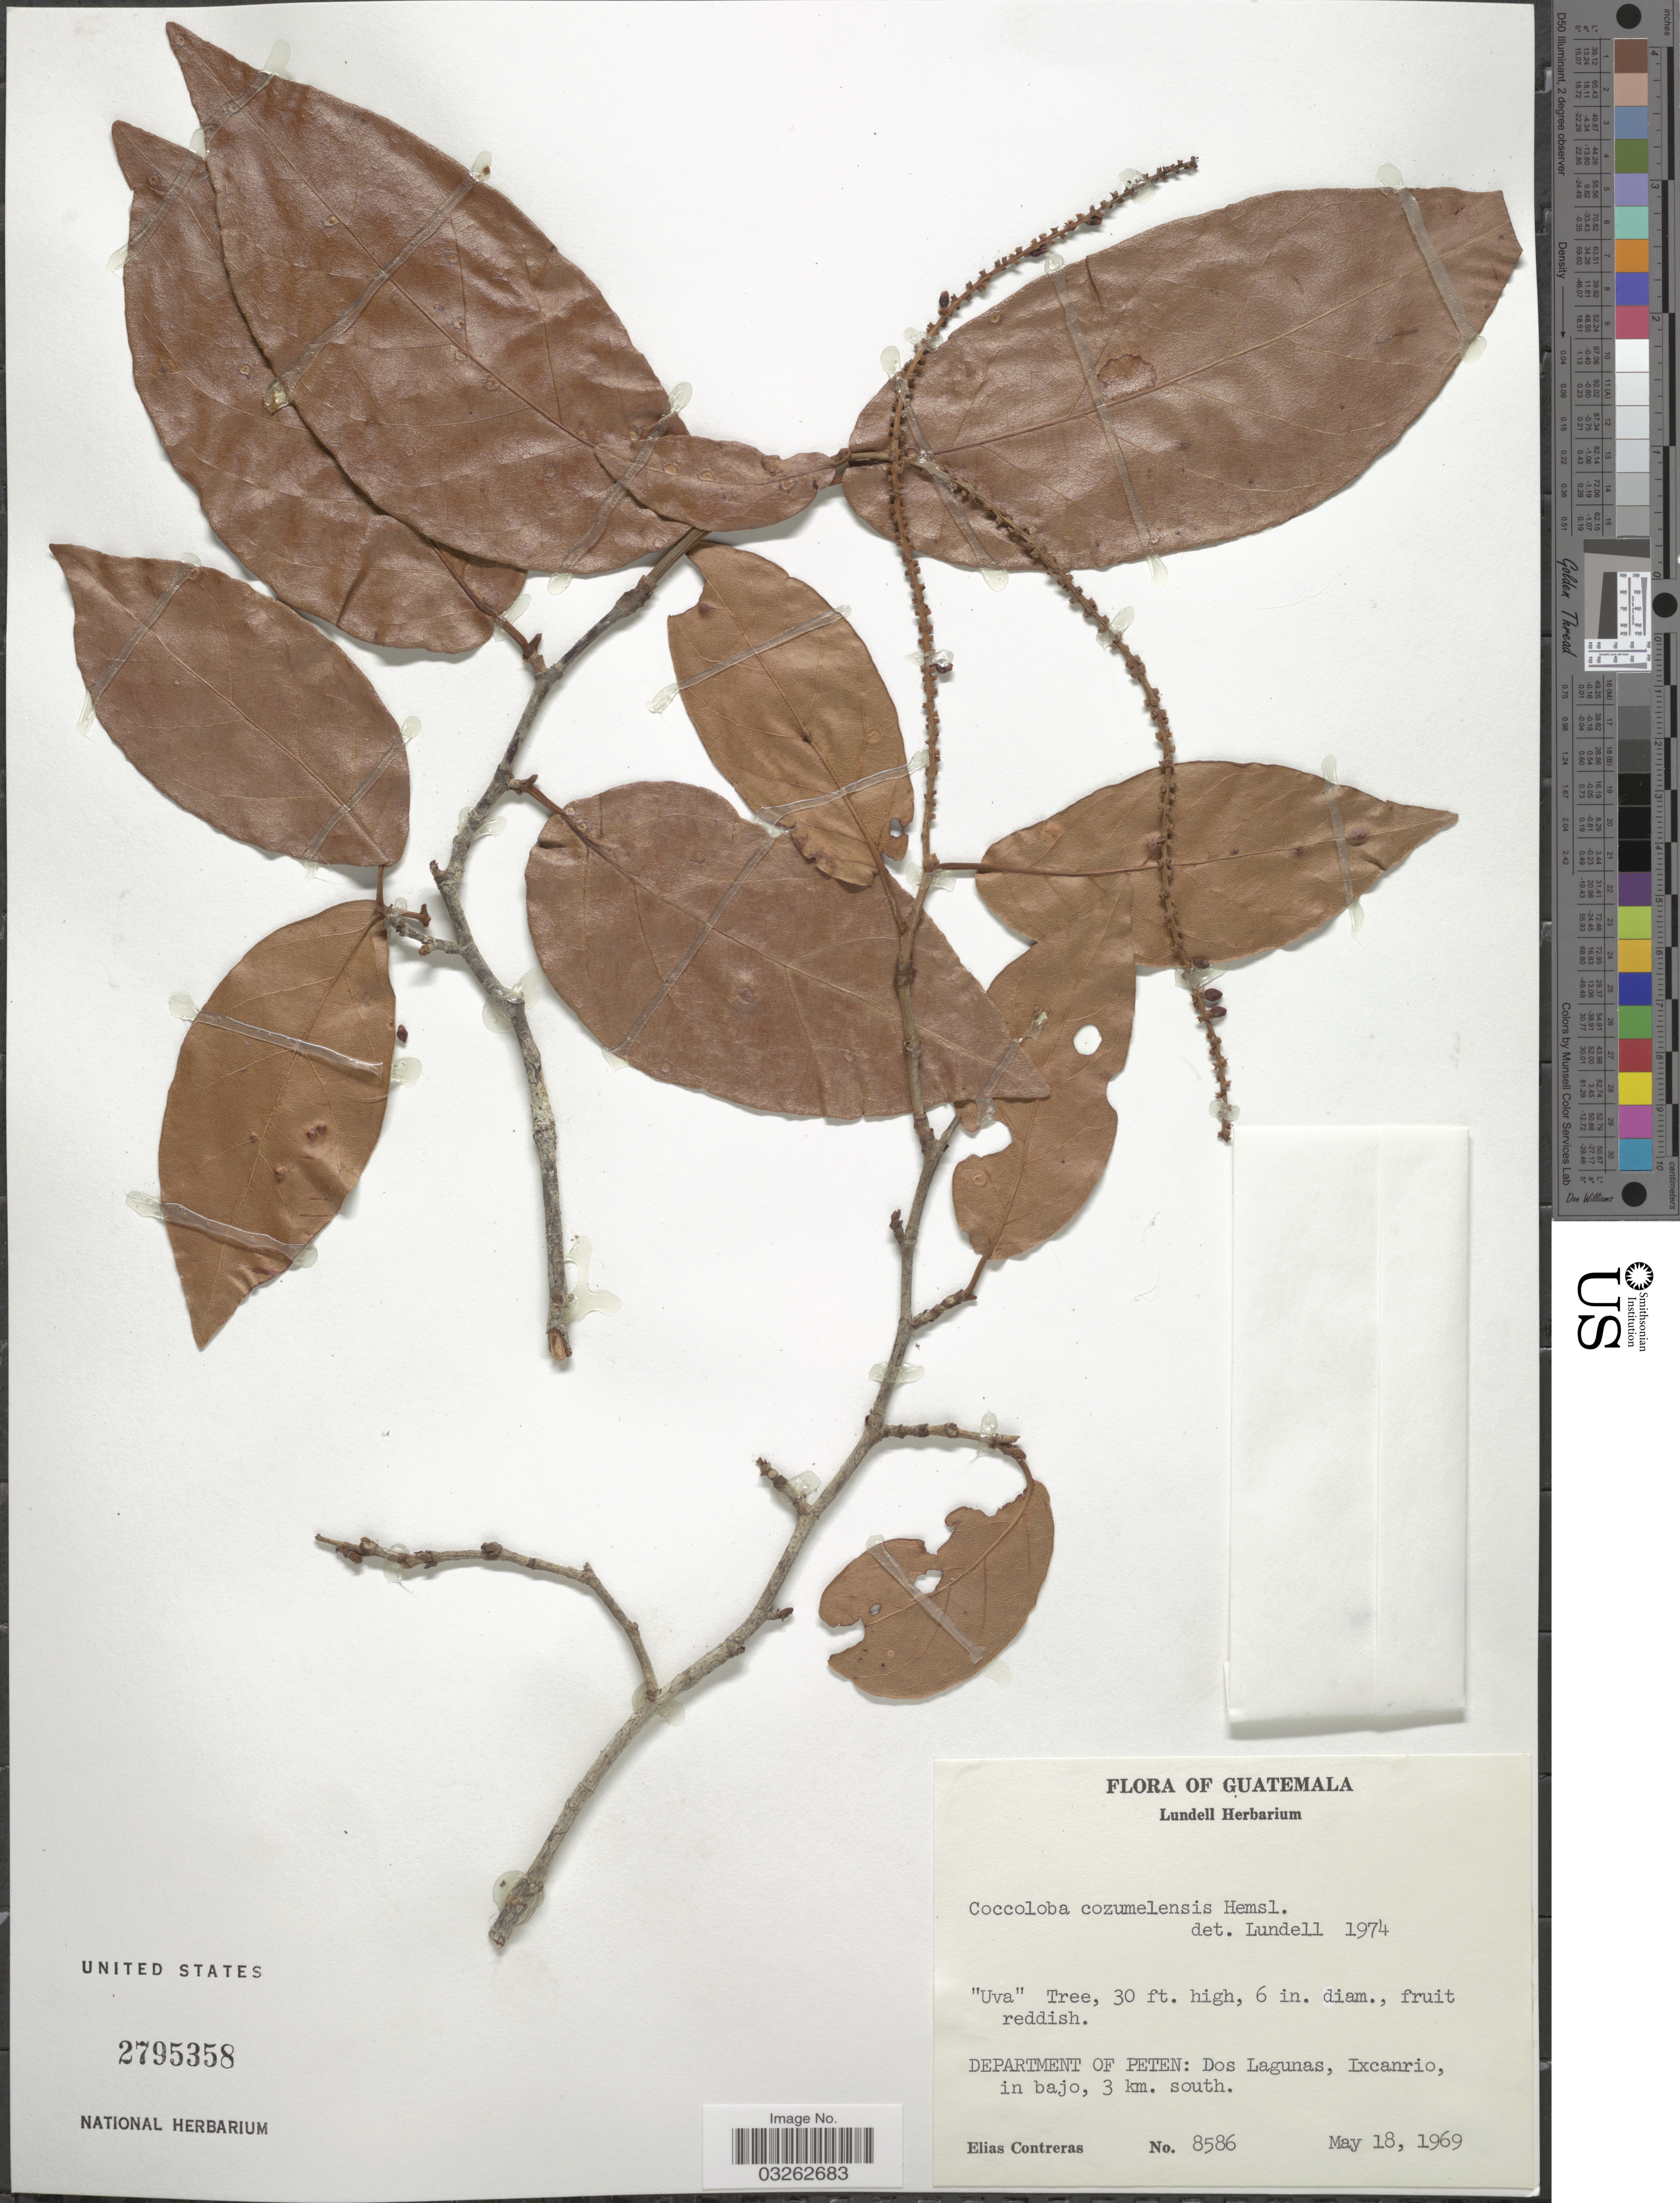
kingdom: Plantae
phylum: Tracheophyta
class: Magnoliopsida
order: Caryophyllales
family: Polygonaceae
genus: Coccoloba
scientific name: Coccoloba cozumelensis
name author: Hemsl.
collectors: E. Contreras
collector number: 8586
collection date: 1969-05-18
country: Guatemala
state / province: El Petén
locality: Department of Peten: Dos Lagunas, Ixcanrio, in bajo, 3 km. south.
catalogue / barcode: US 2795358